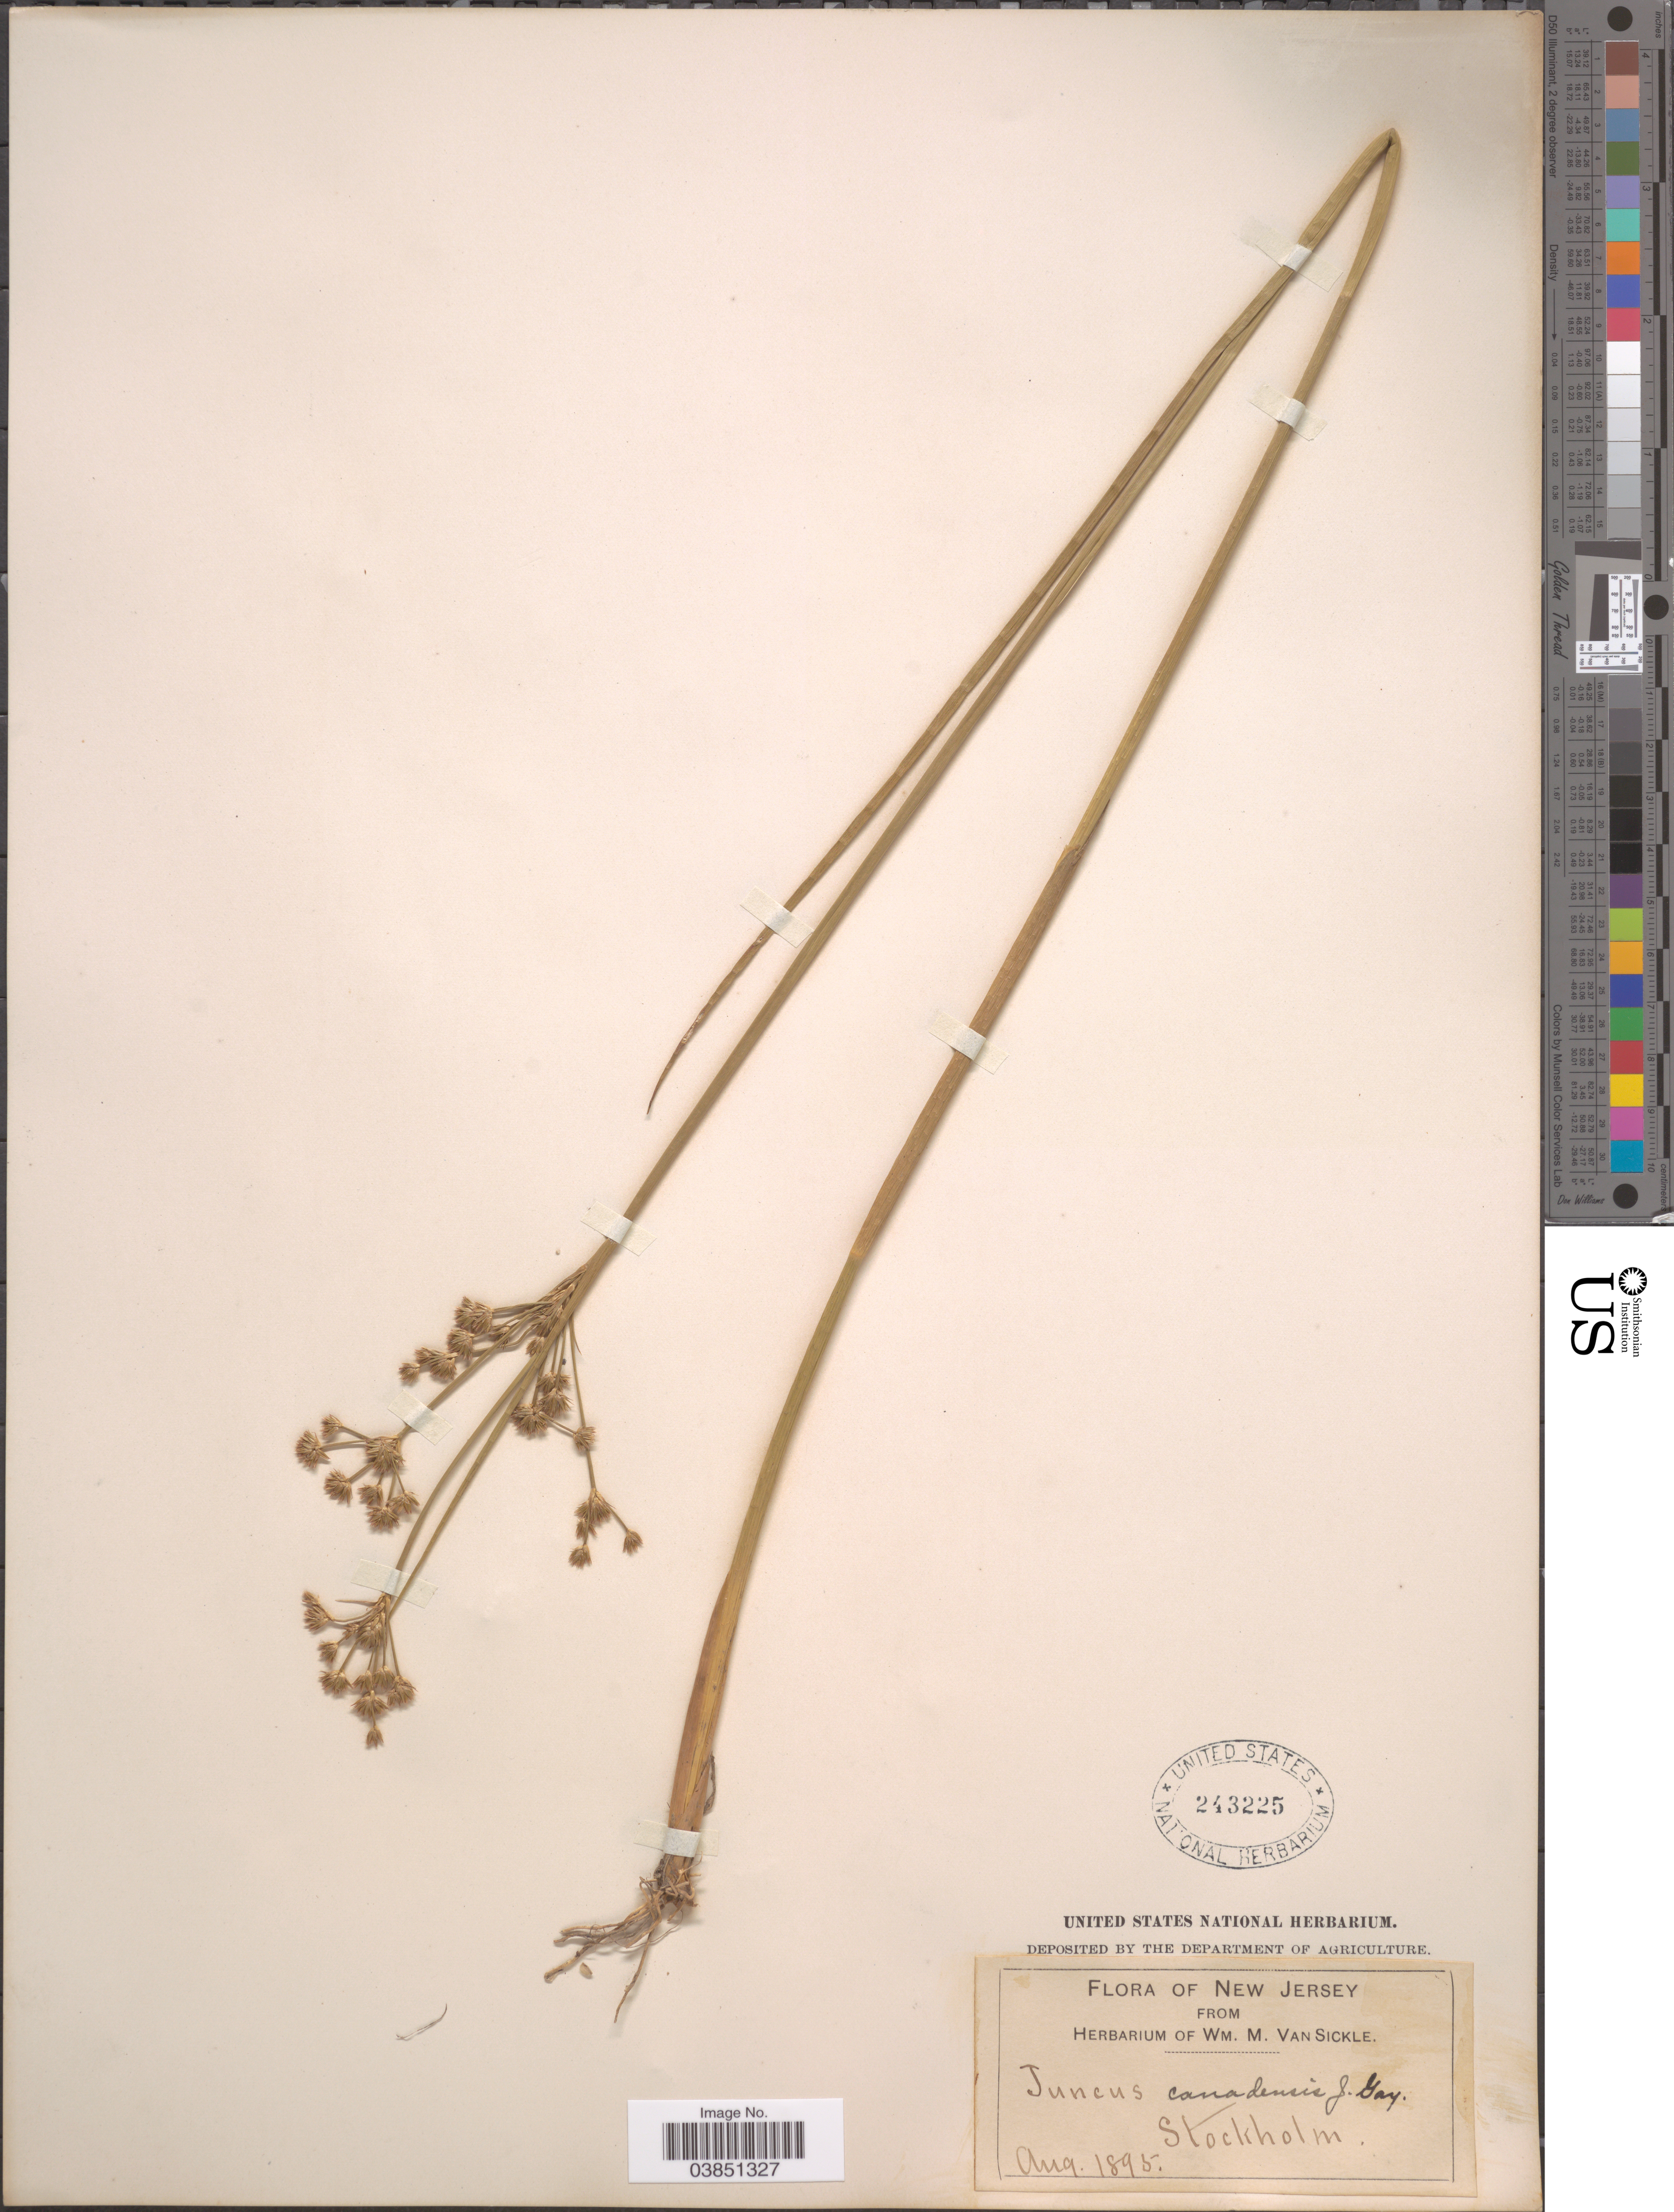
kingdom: Plantae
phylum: Tracheophyta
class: Liliopsida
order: Poales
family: Juncaceae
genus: Juncus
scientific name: Juncus canadensis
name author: J. Gay ex Laharpe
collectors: ex herb. Wm. M. Van Sickle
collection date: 1895-08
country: United States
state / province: New Jersey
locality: Stockholm.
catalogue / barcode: US 243225